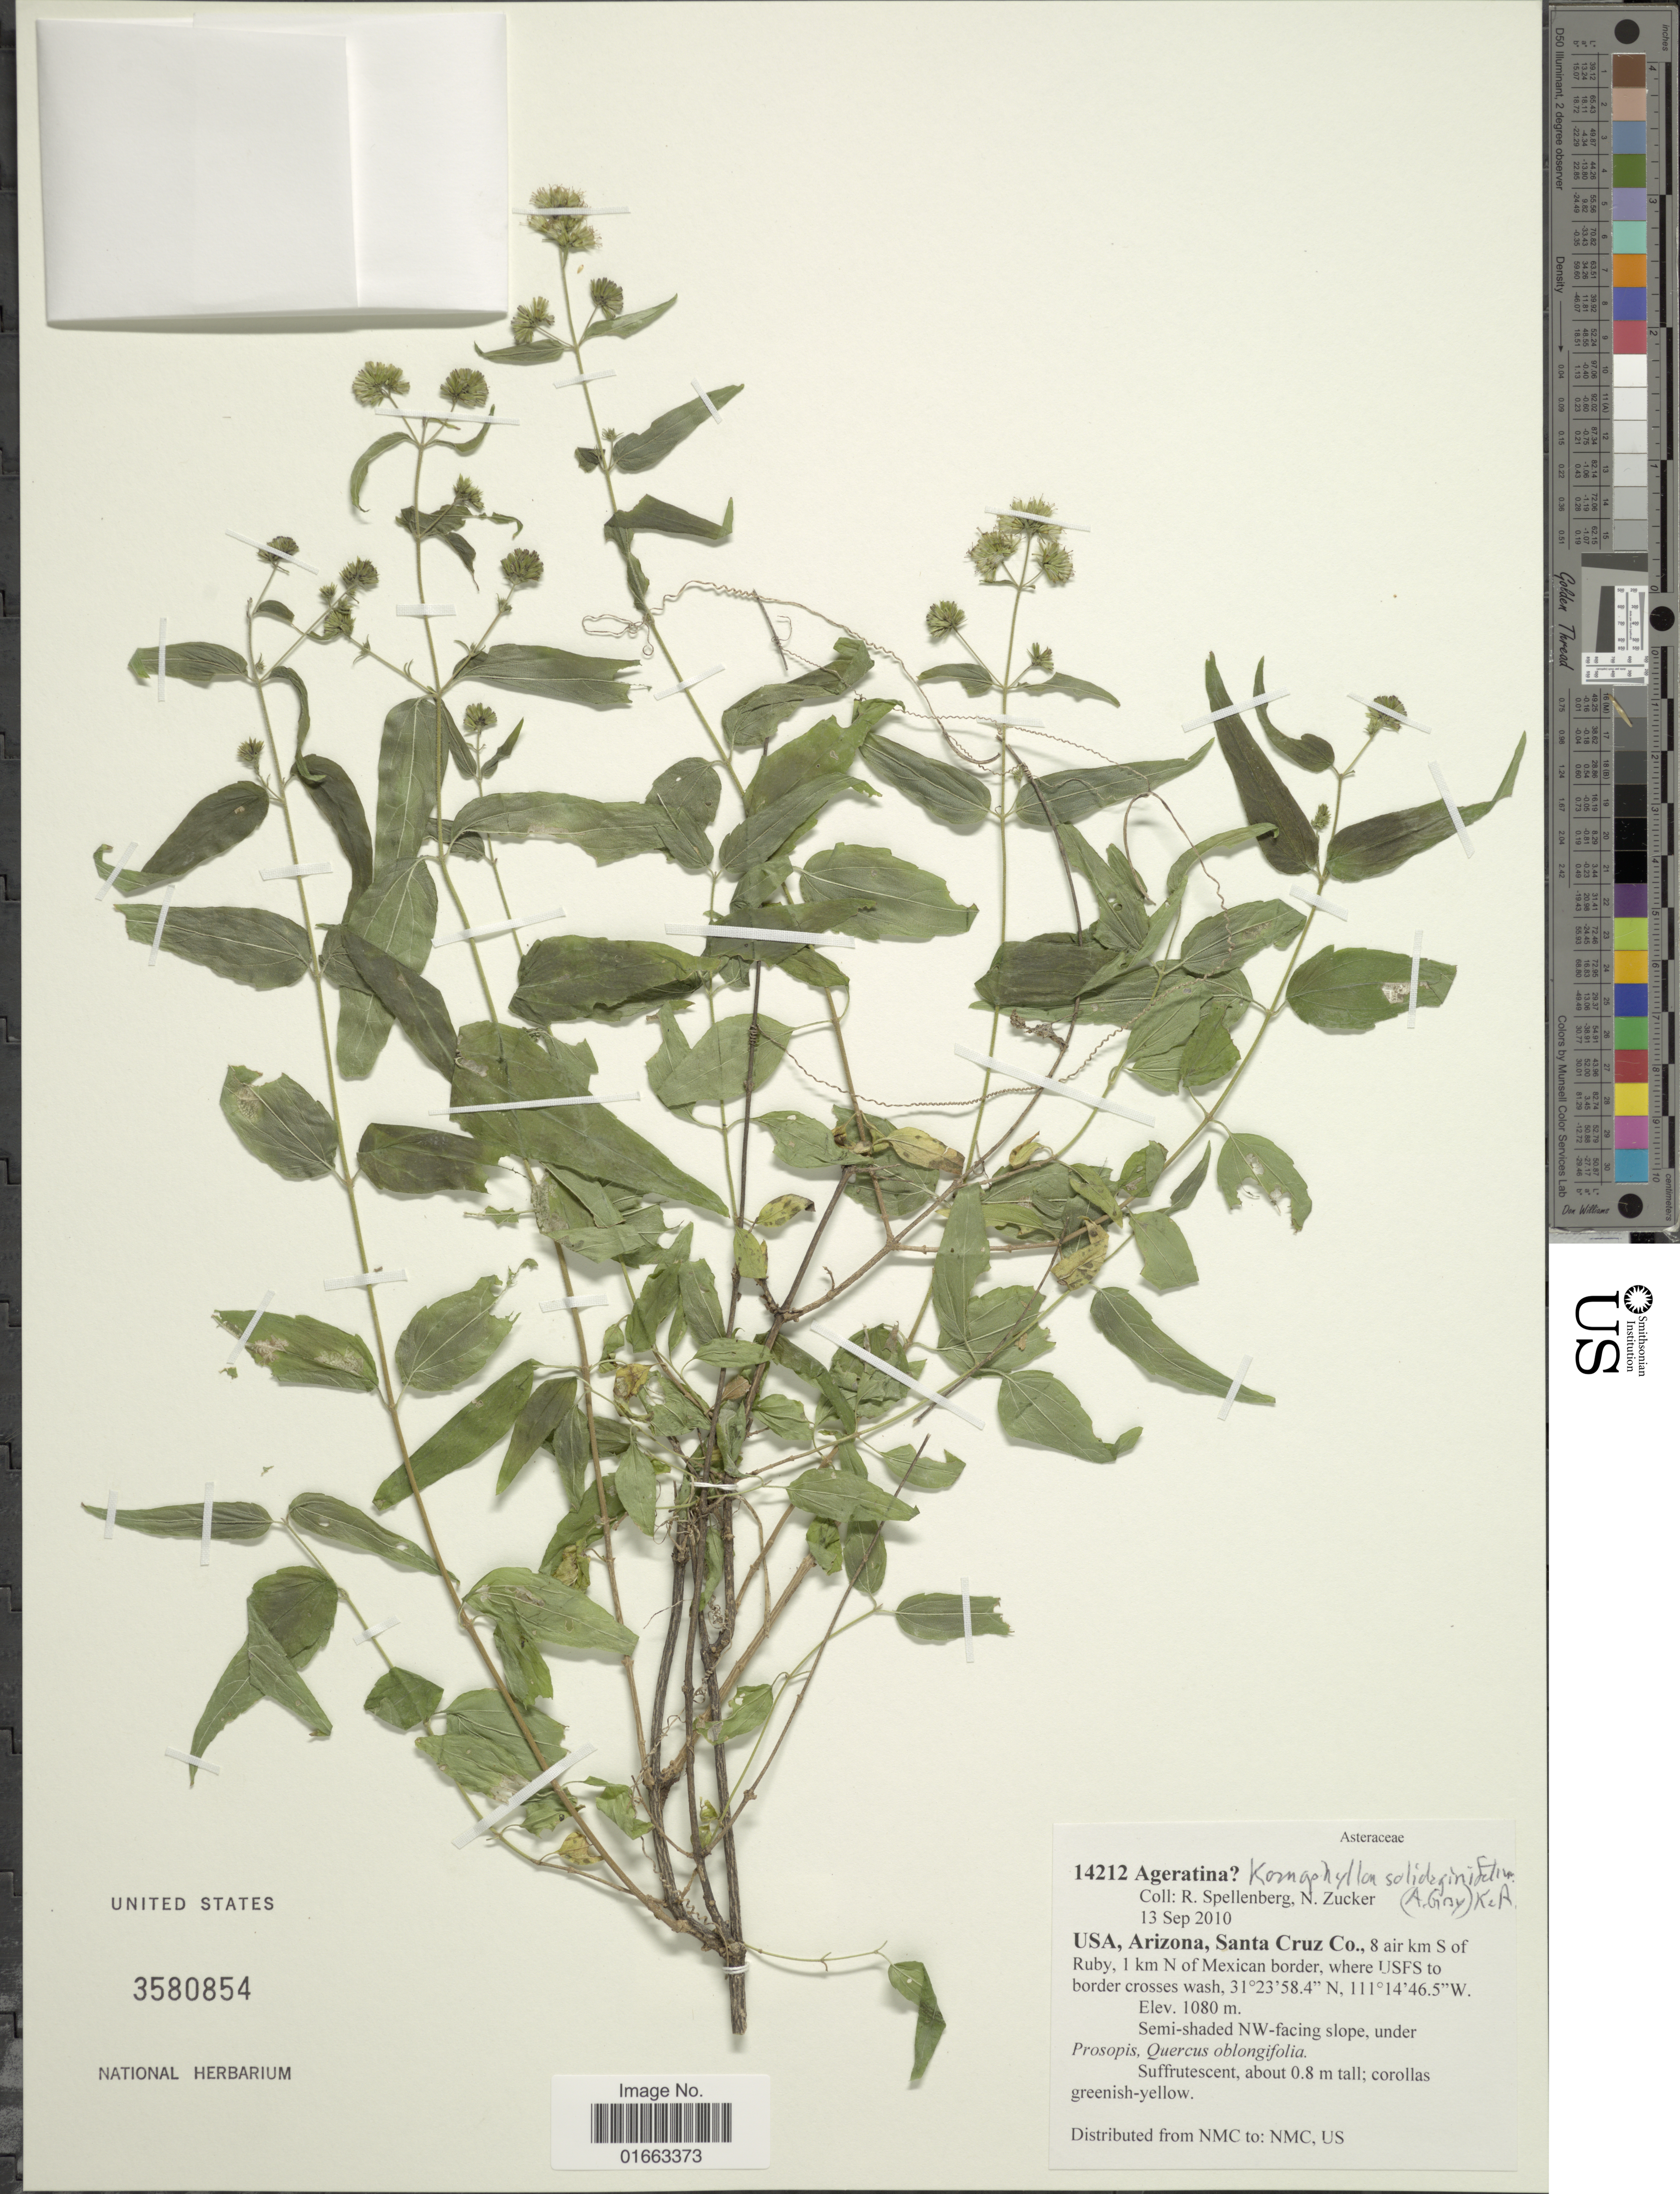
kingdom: Plantae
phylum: Tracheophyta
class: Magnoliopsida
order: Asterales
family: Asteraceae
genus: Koanophyllon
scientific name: Koanophyllon solidaginifolium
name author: (A. Gray) R.M. King & H. Rob.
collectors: R. Spellenberg & N. Zucker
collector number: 14212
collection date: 2010-09-13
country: United States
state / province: Arizona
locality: Santa Cruz Co., 8 air km S of Ruby, 1 km N of Mexican border, where USES to border crosses wash, semi-shaded NW-facing slope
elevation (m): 1080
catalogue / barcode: US 3580854